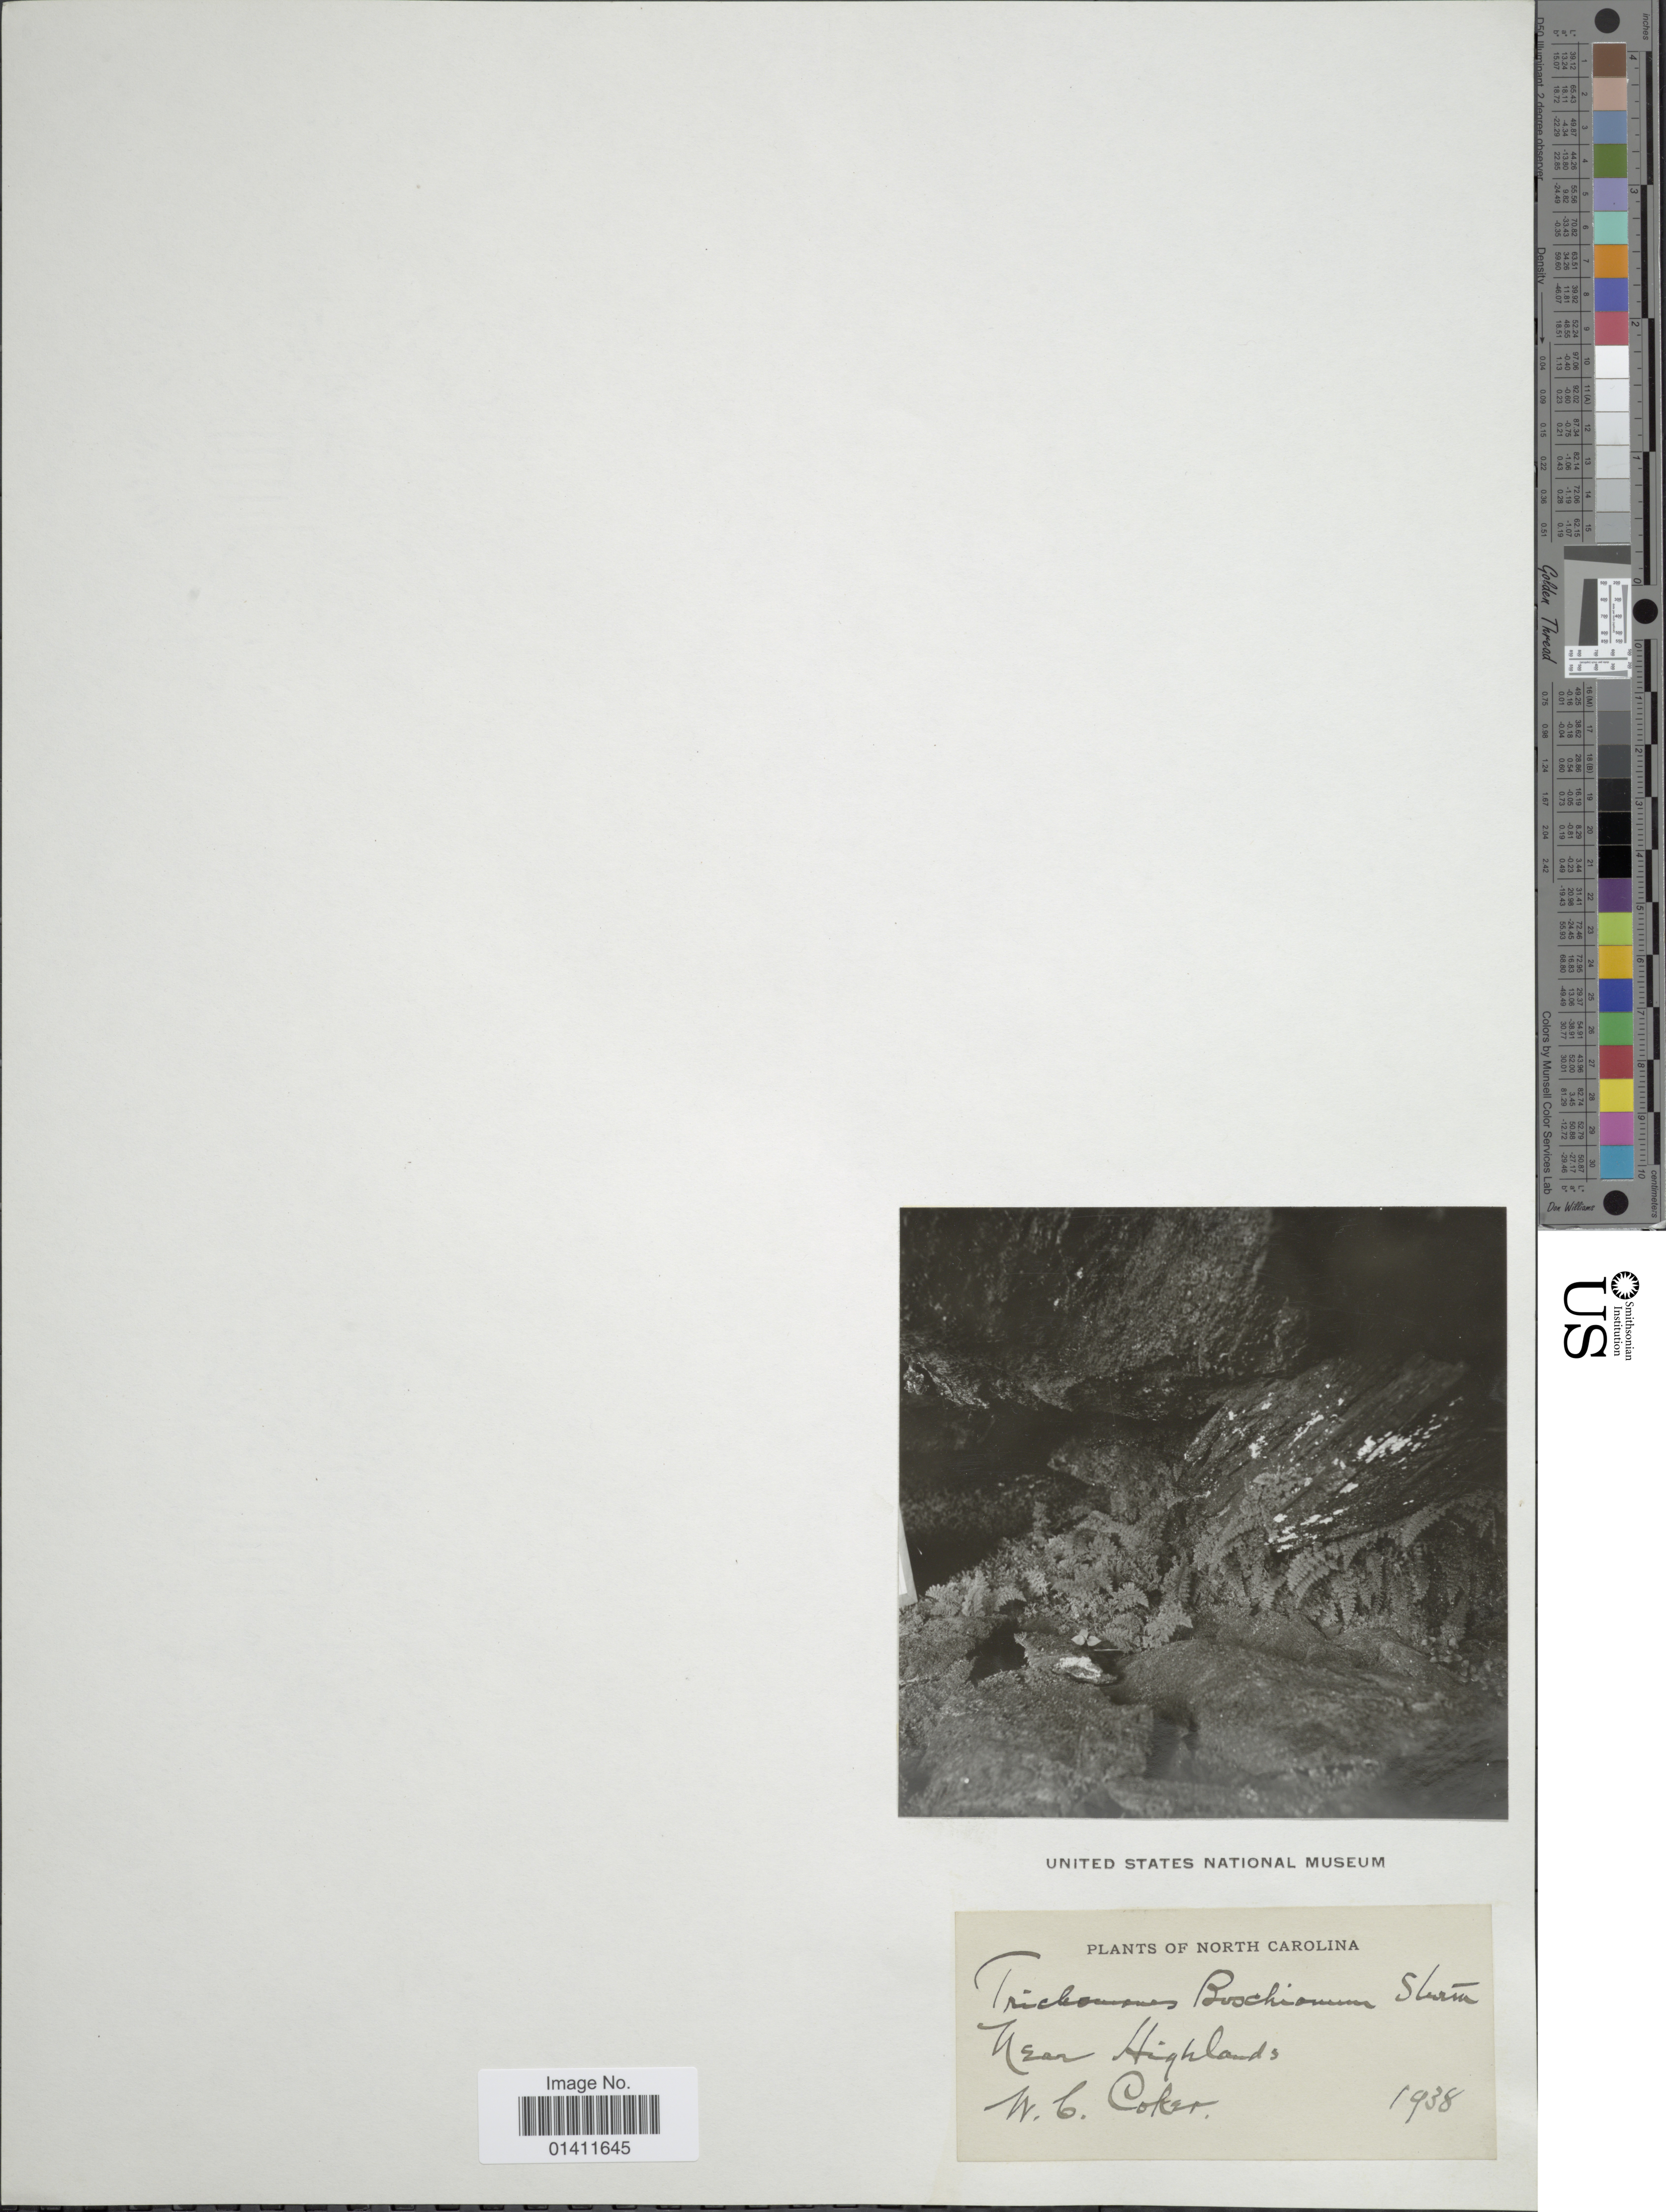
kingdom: Plantae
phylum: Tracheophyta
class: Polypodiopsida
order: Hymenophyllales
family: Hymenophyllaceae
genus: Vandenboschia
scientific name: Vandenboschia boschiana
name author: (J.W. Sturm ex Bosch) Ebihara & K. Iwats.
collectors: W. Coker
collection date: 1938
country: United States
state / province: North Carolina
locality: Near Highlands.